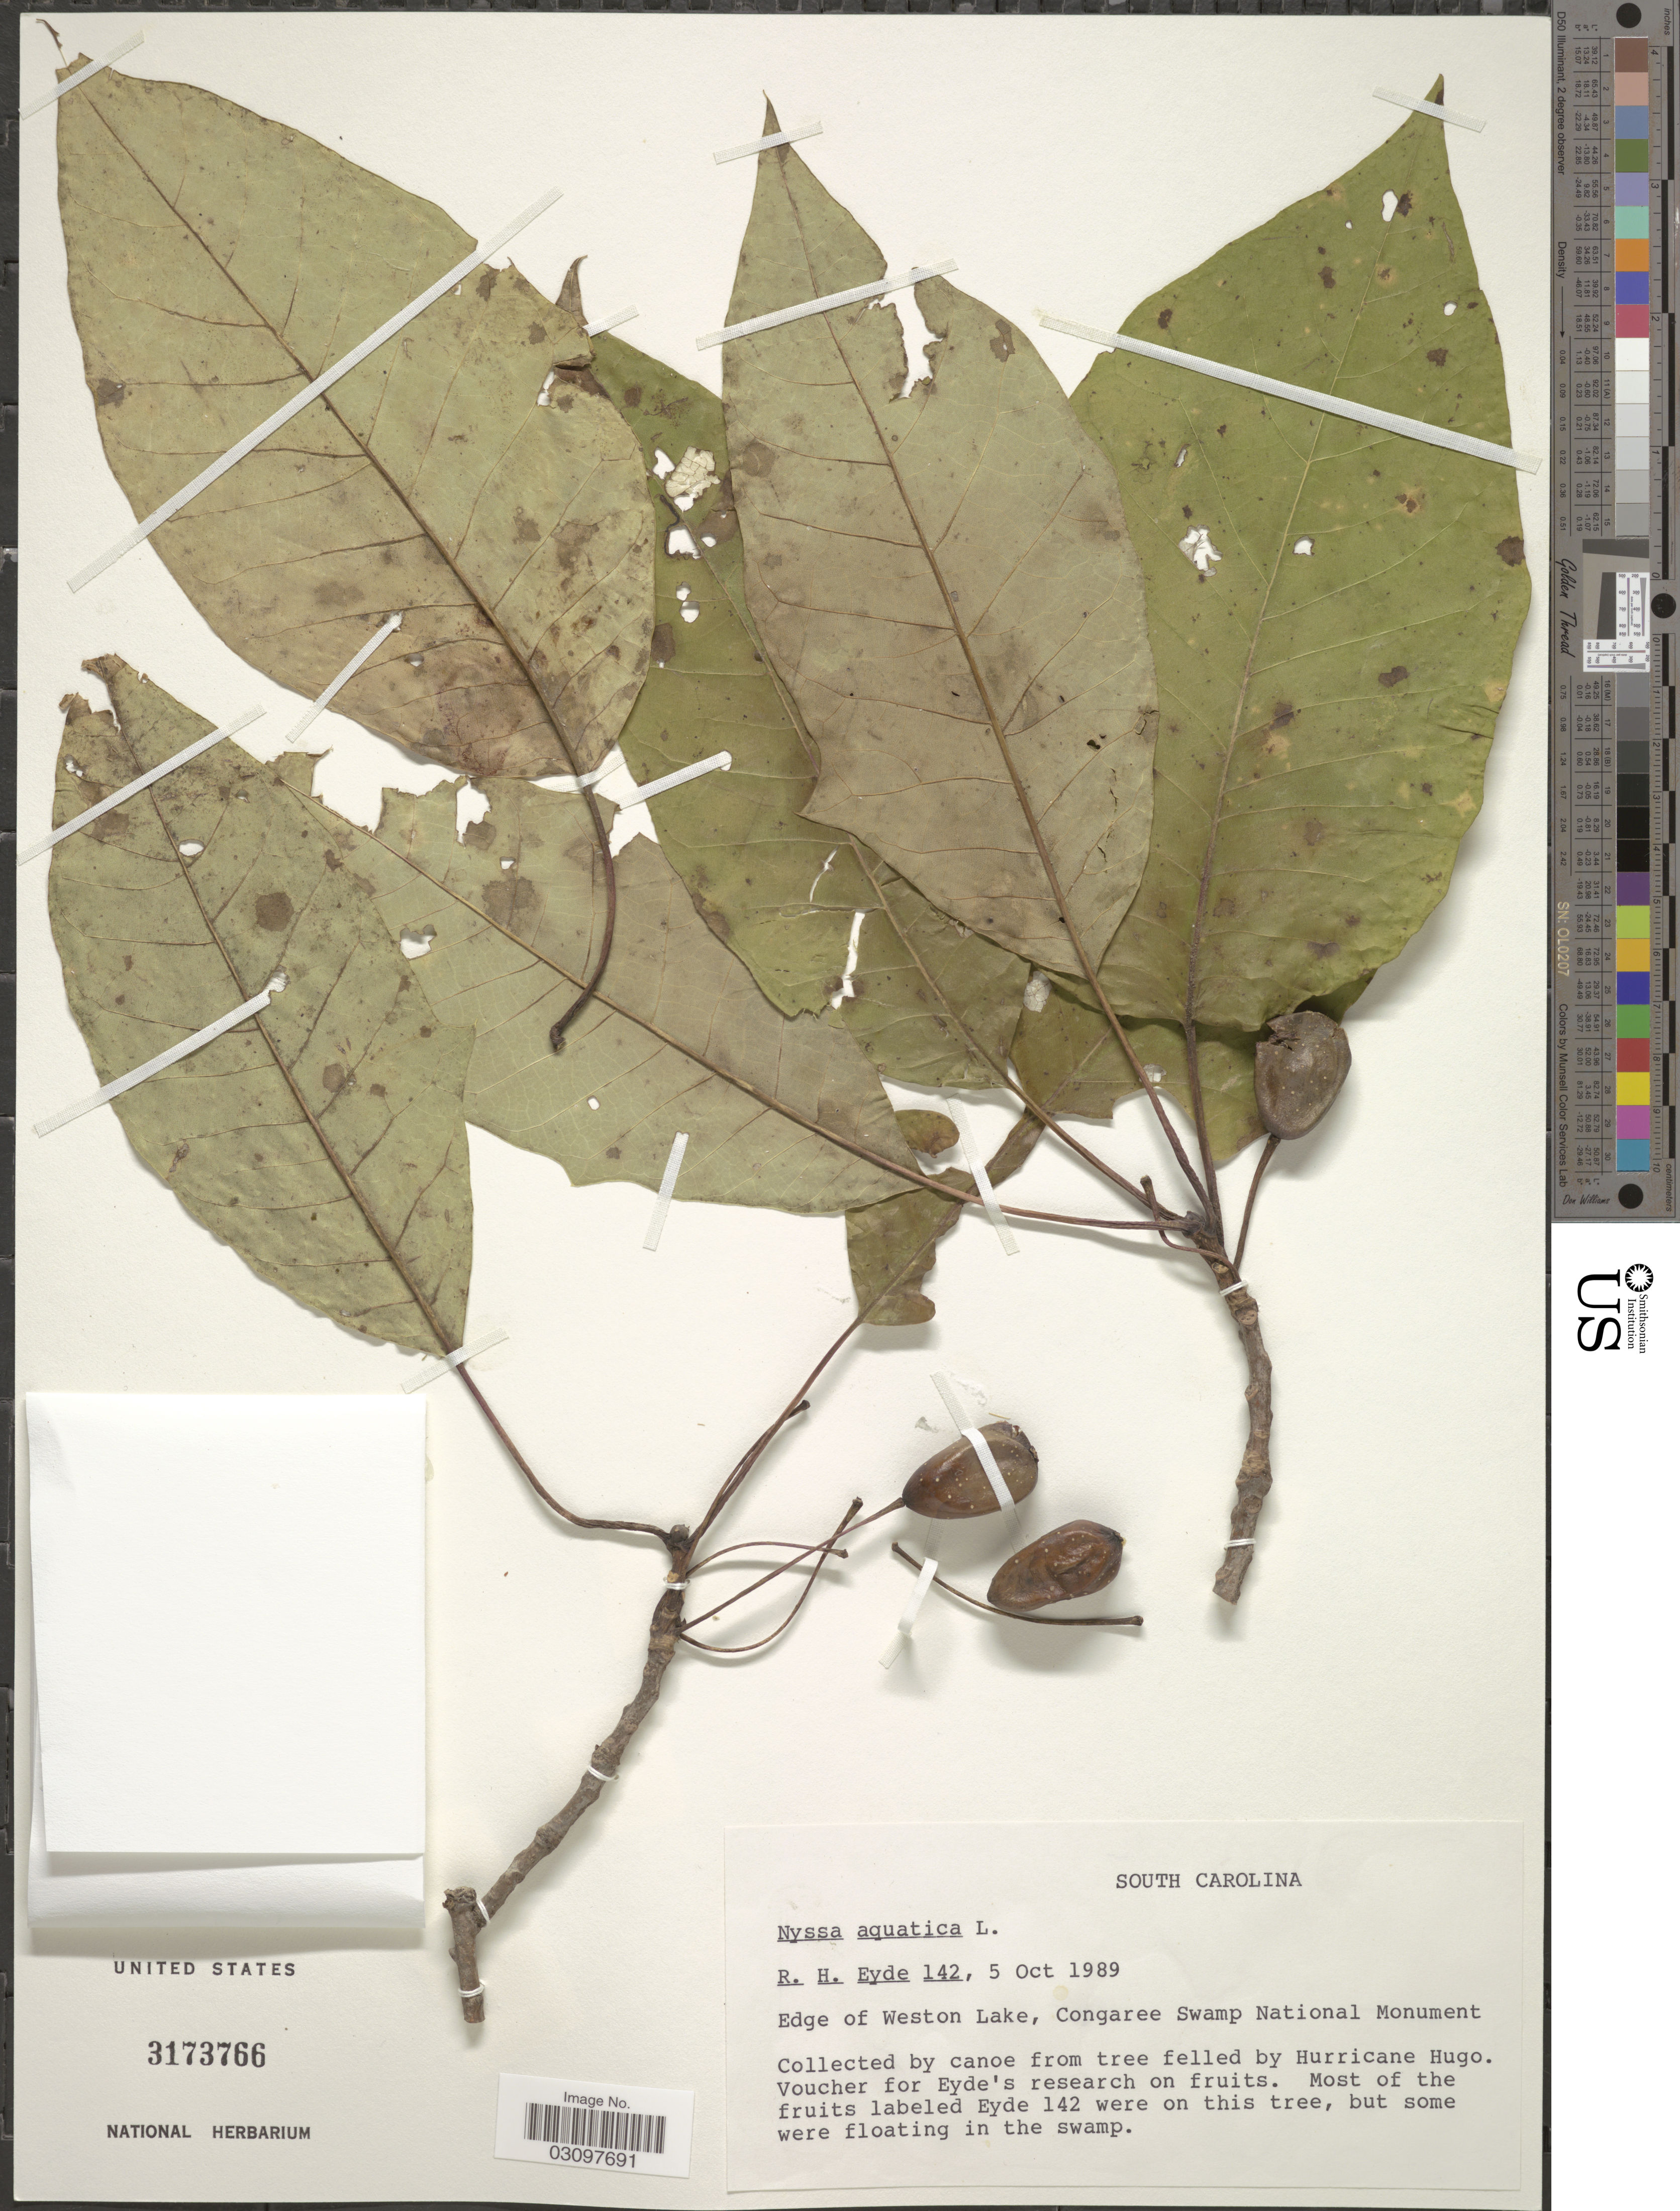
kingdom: Plantae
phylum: Tracheophyta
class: Magnoliopsida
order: Cornales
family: Nyssaceae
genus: Nyssa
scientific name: Nyssa aquatica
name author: L.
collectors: R. H. Eyde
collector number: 142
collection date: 1989-10-05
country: United States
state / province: South Carolina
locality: Edge of Weston Lake, Congaree Swamp National Monument.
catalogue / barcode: US 3173766